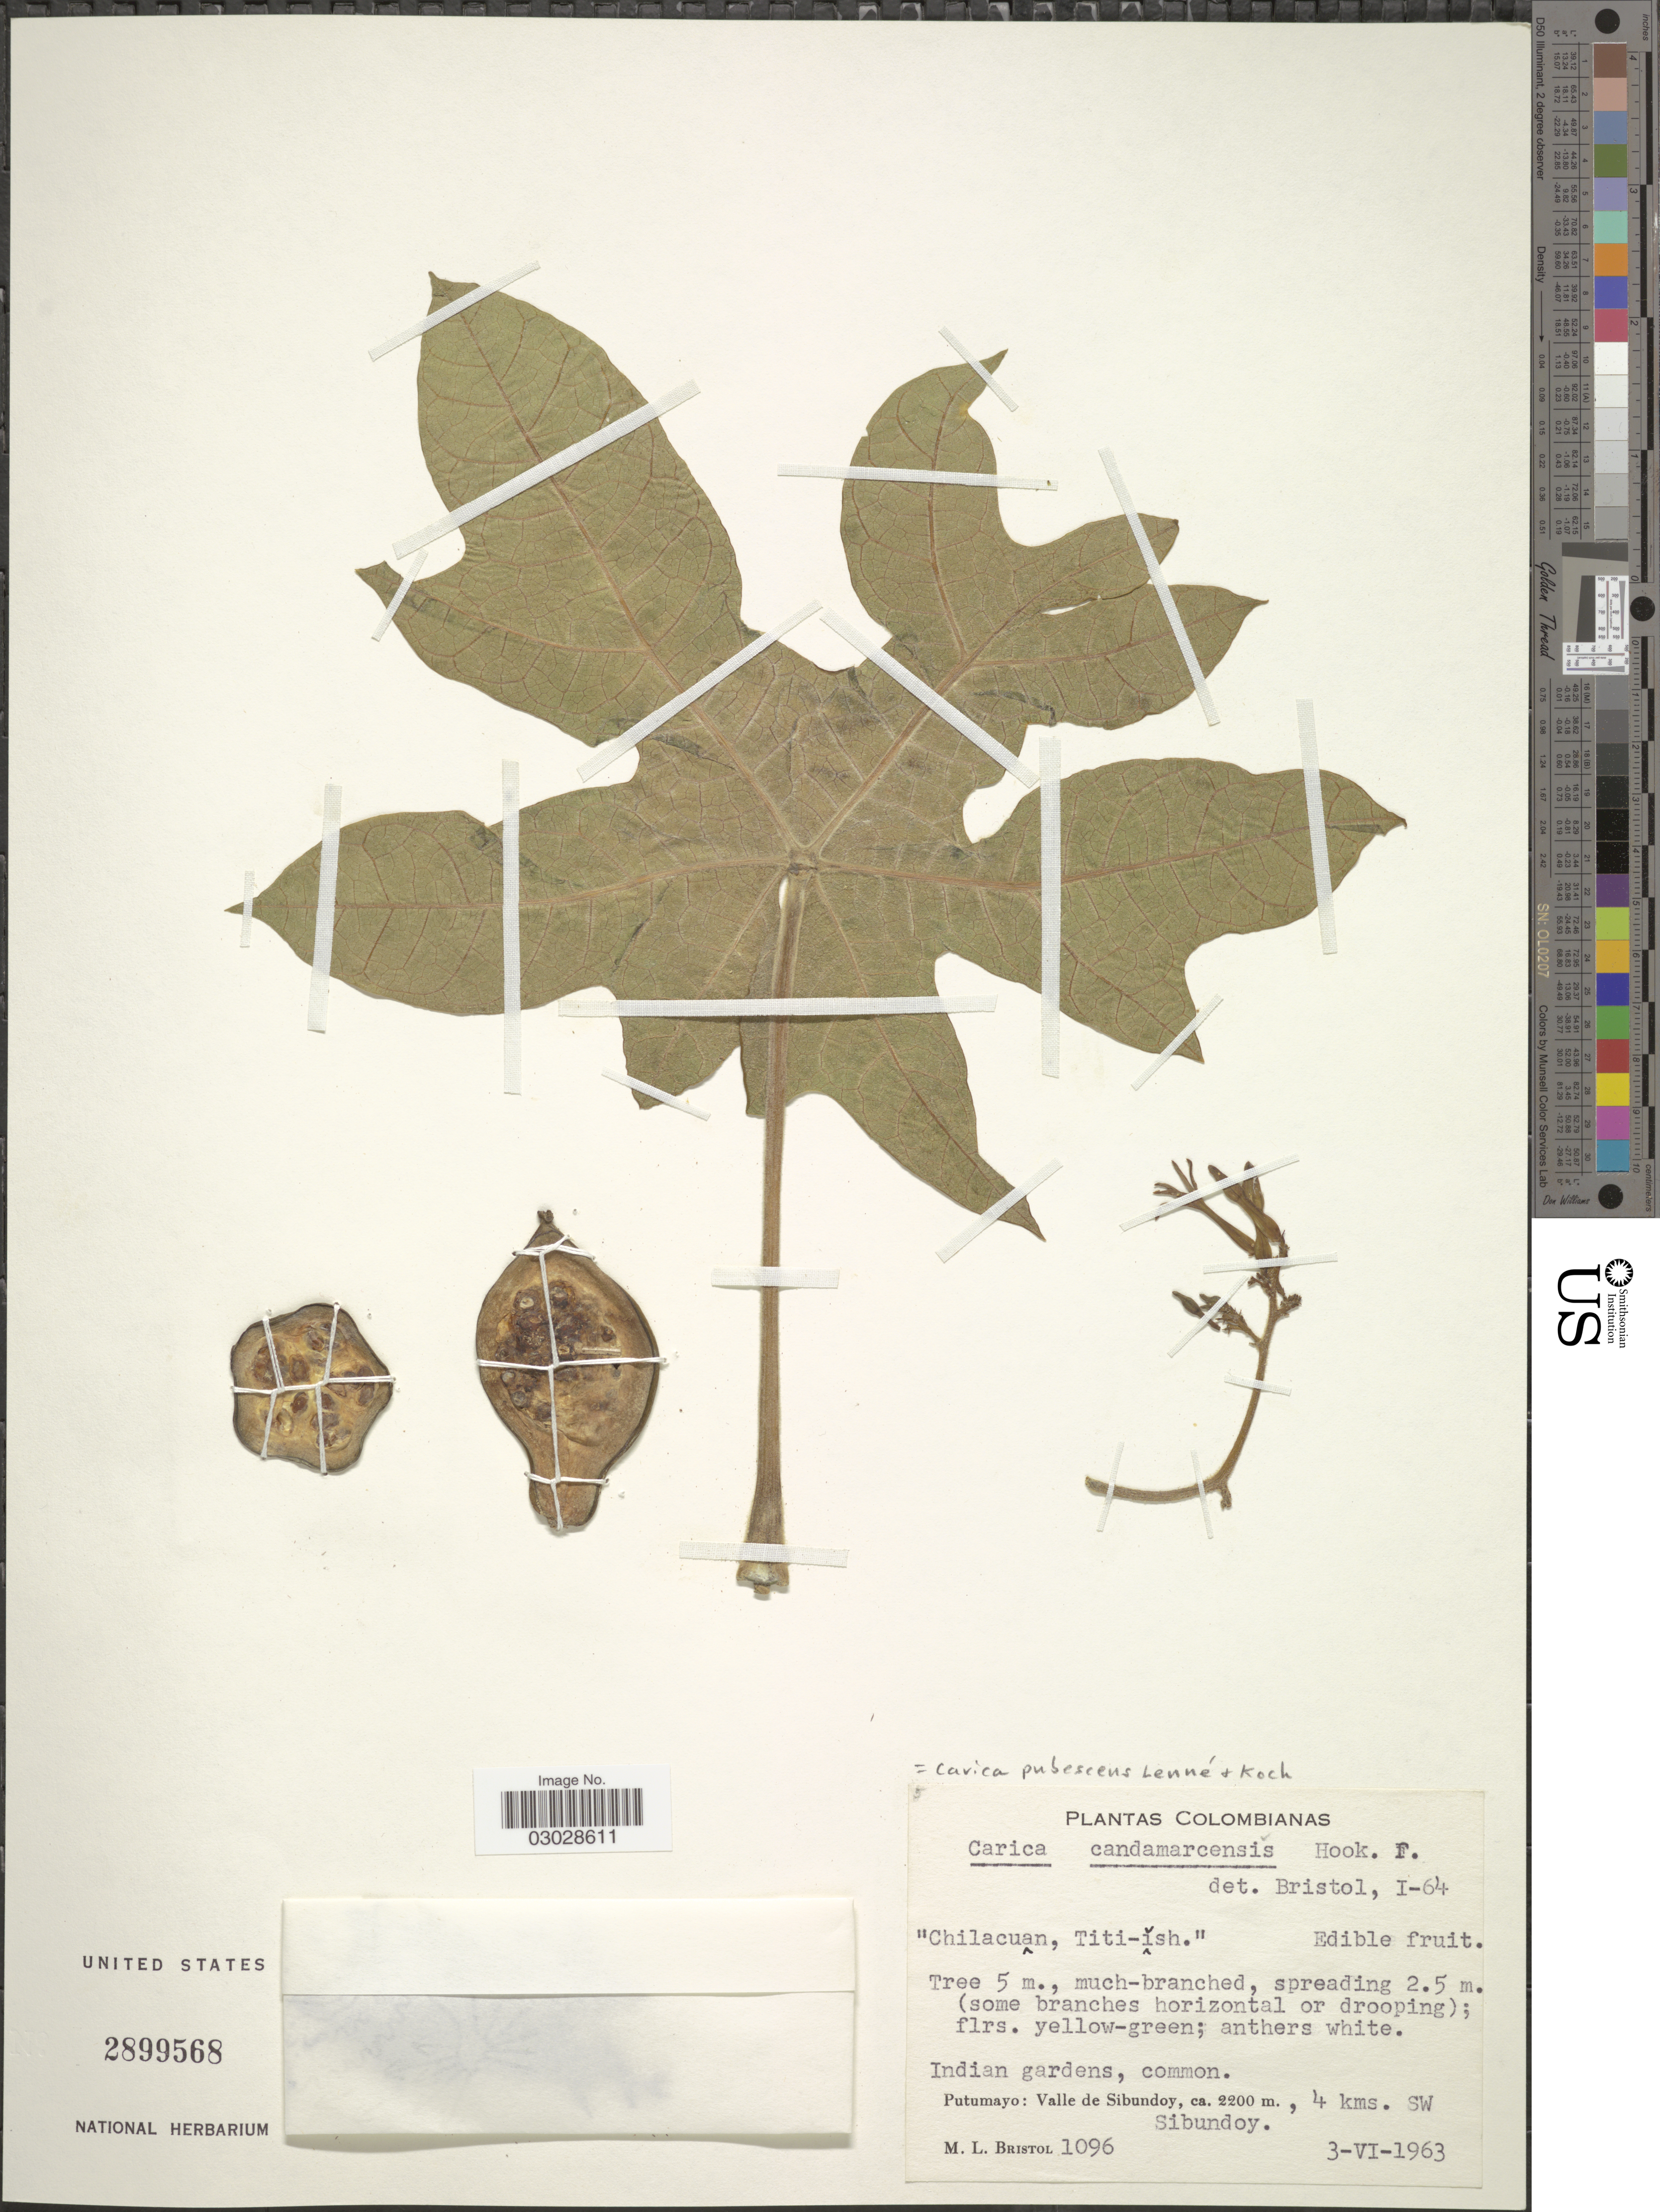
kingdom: Plantae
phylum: Tracheophyta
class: Magnoliopsida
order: Brassicales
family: Caricaceae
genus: Vasconcellea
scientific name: Vasconcellea pubescens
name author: A. DC.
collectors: M. L. Bristol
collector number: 1096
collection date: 1963-06-03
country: Colombia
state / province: Putumayo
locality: Indian gardens, Putumayo: Valle de Sibundoy, 4 kms. SW Sibundoy.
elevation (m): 2200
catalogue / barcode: US 2899568